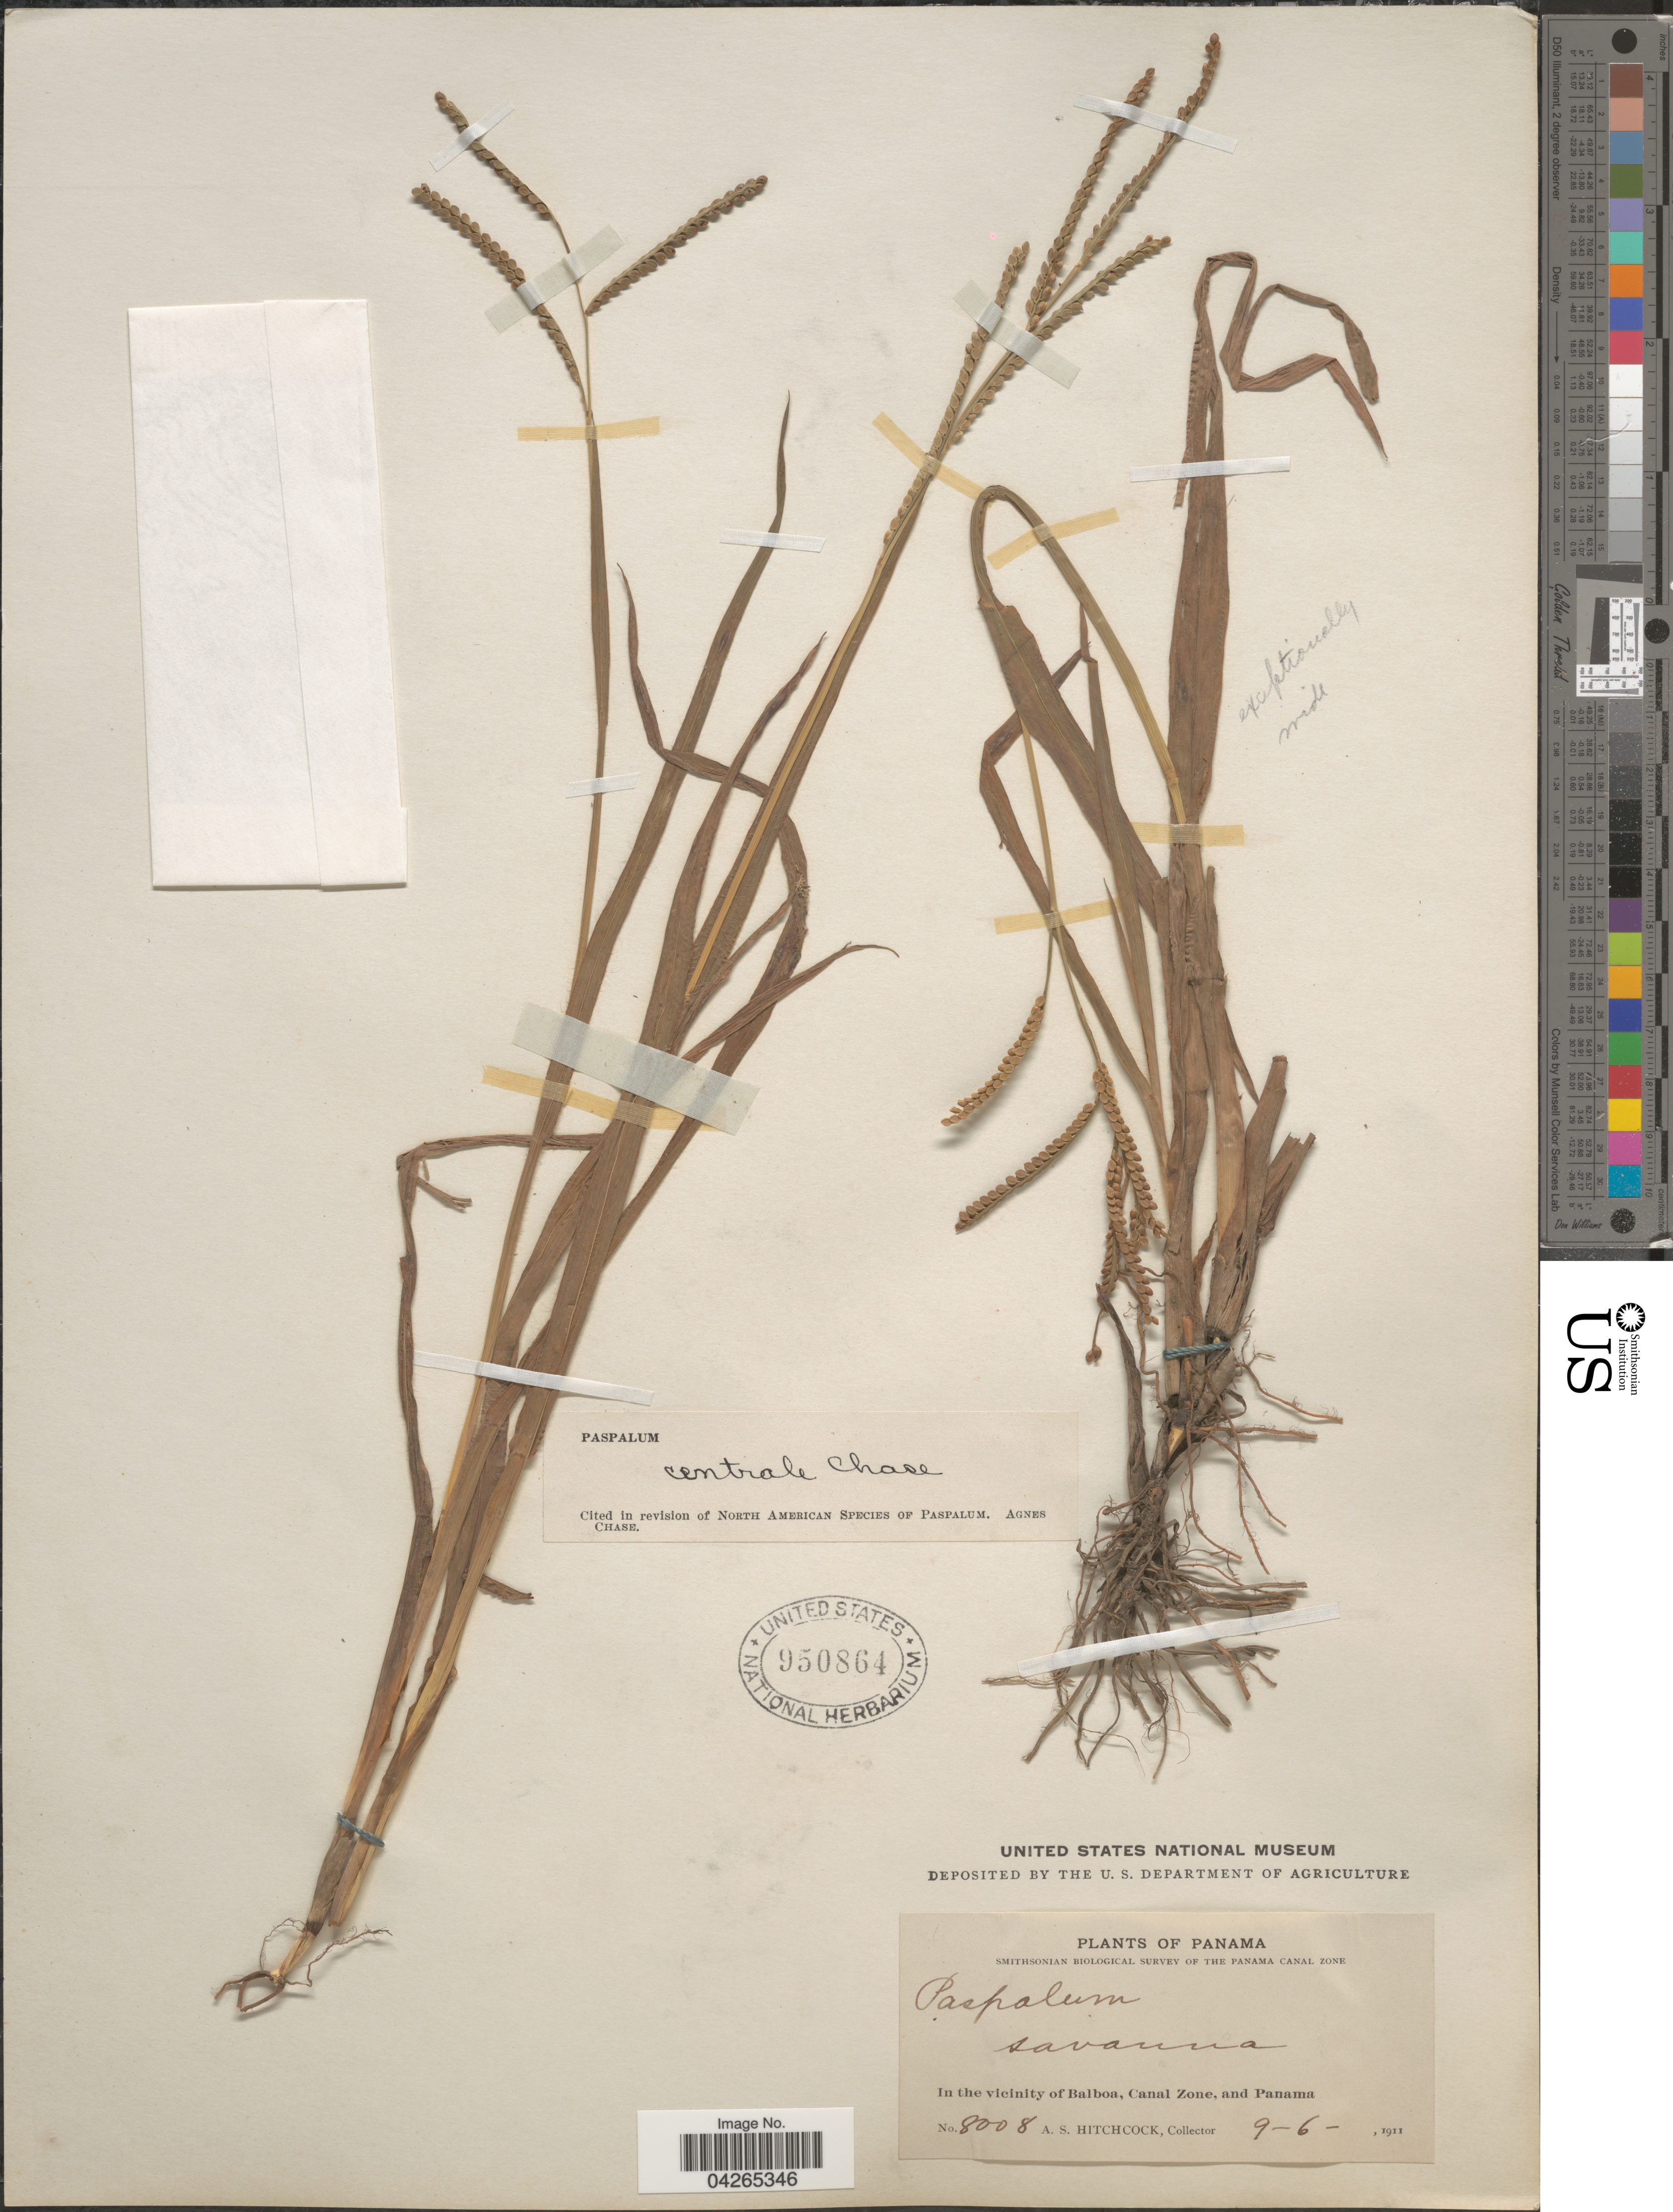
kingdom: Plantae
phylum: Tracheophyta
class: Liliopsida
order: Poales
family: Poaceae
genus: Paspalum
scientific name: Paspalum centrale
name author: Chase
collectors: A. S. Hitchcock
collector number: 8008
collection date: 1911-06-09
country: Panama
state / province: Colón / Panamá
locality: Smithsonian Biological Survey of the Panama Canal Zone. In the vicinity of Balboa, Canal Zone.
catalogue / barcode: US 950864